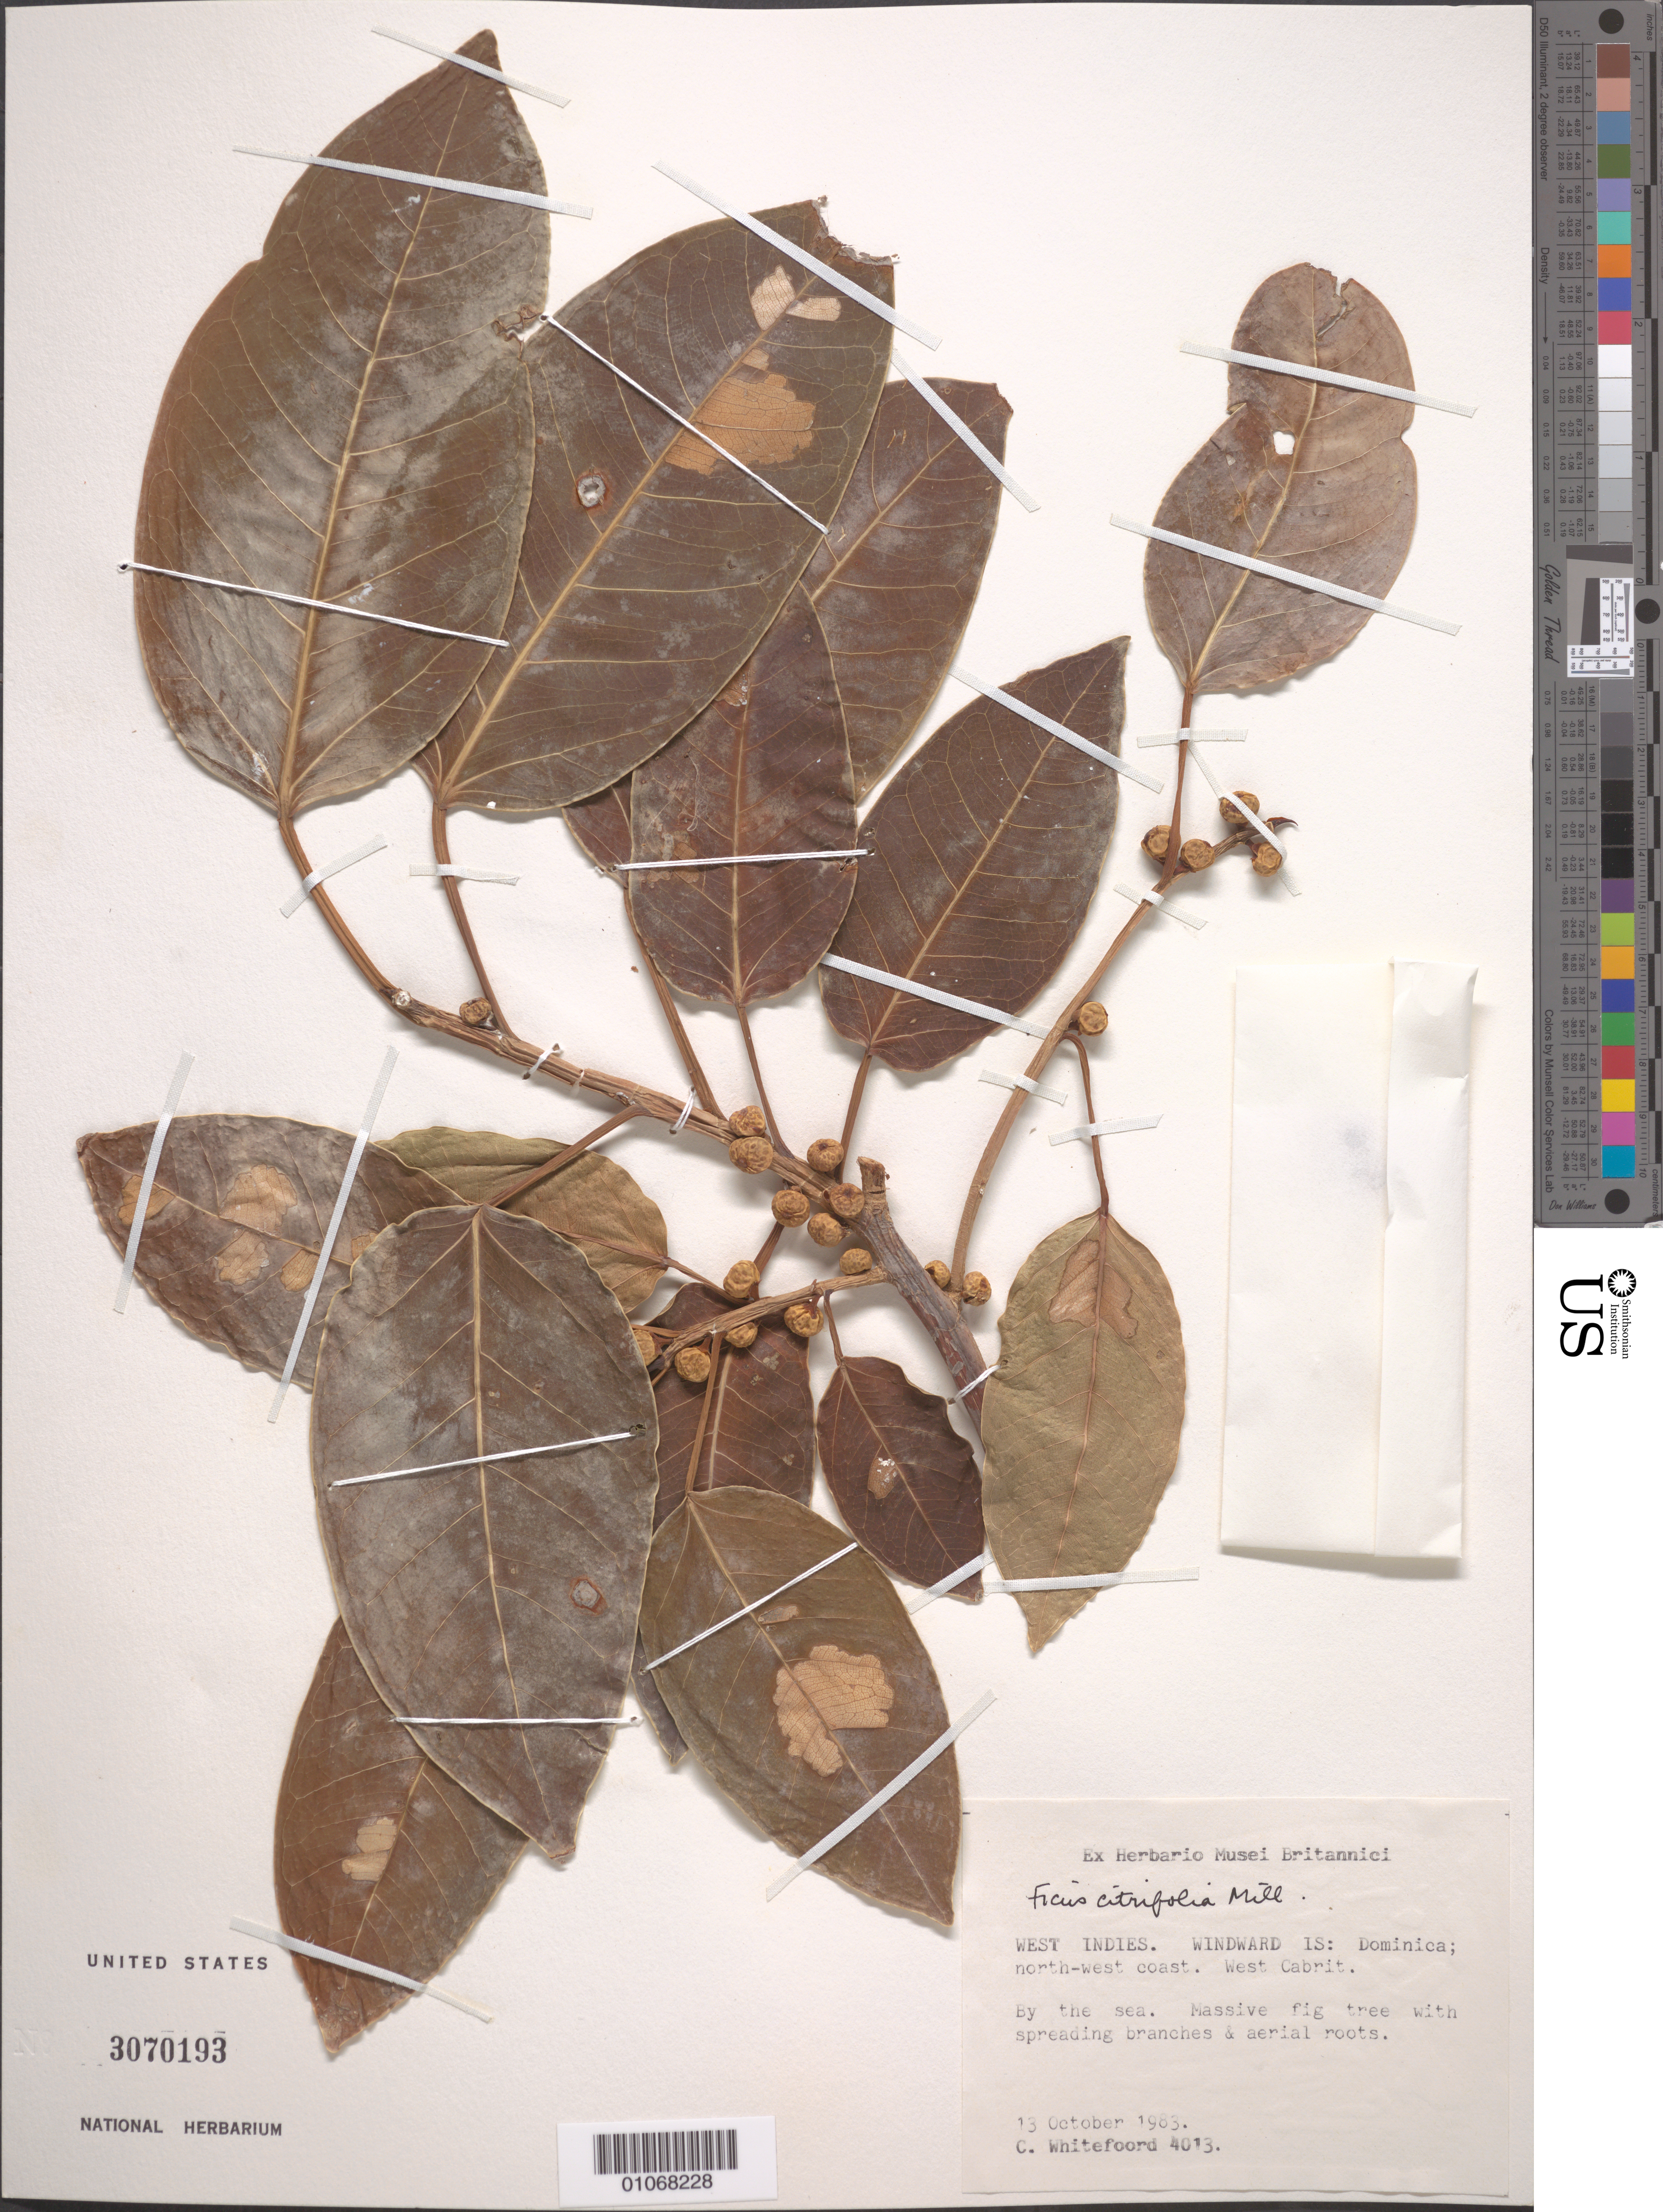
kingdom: Plantae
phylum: Tracheophyta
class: Magnoliopsida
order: Rosales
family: Moraceae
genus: Ficus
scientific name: Ficus citrifolia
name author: Mill.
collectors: C. Whitefoord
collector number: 4013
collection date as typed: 13 Oct 1983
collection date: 1983-10-13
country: Dominica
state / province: St. John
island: Dominica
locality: Windward Is: Dominica: North-west coast. West Cabrit. By the sea.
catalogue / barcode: US 3070193